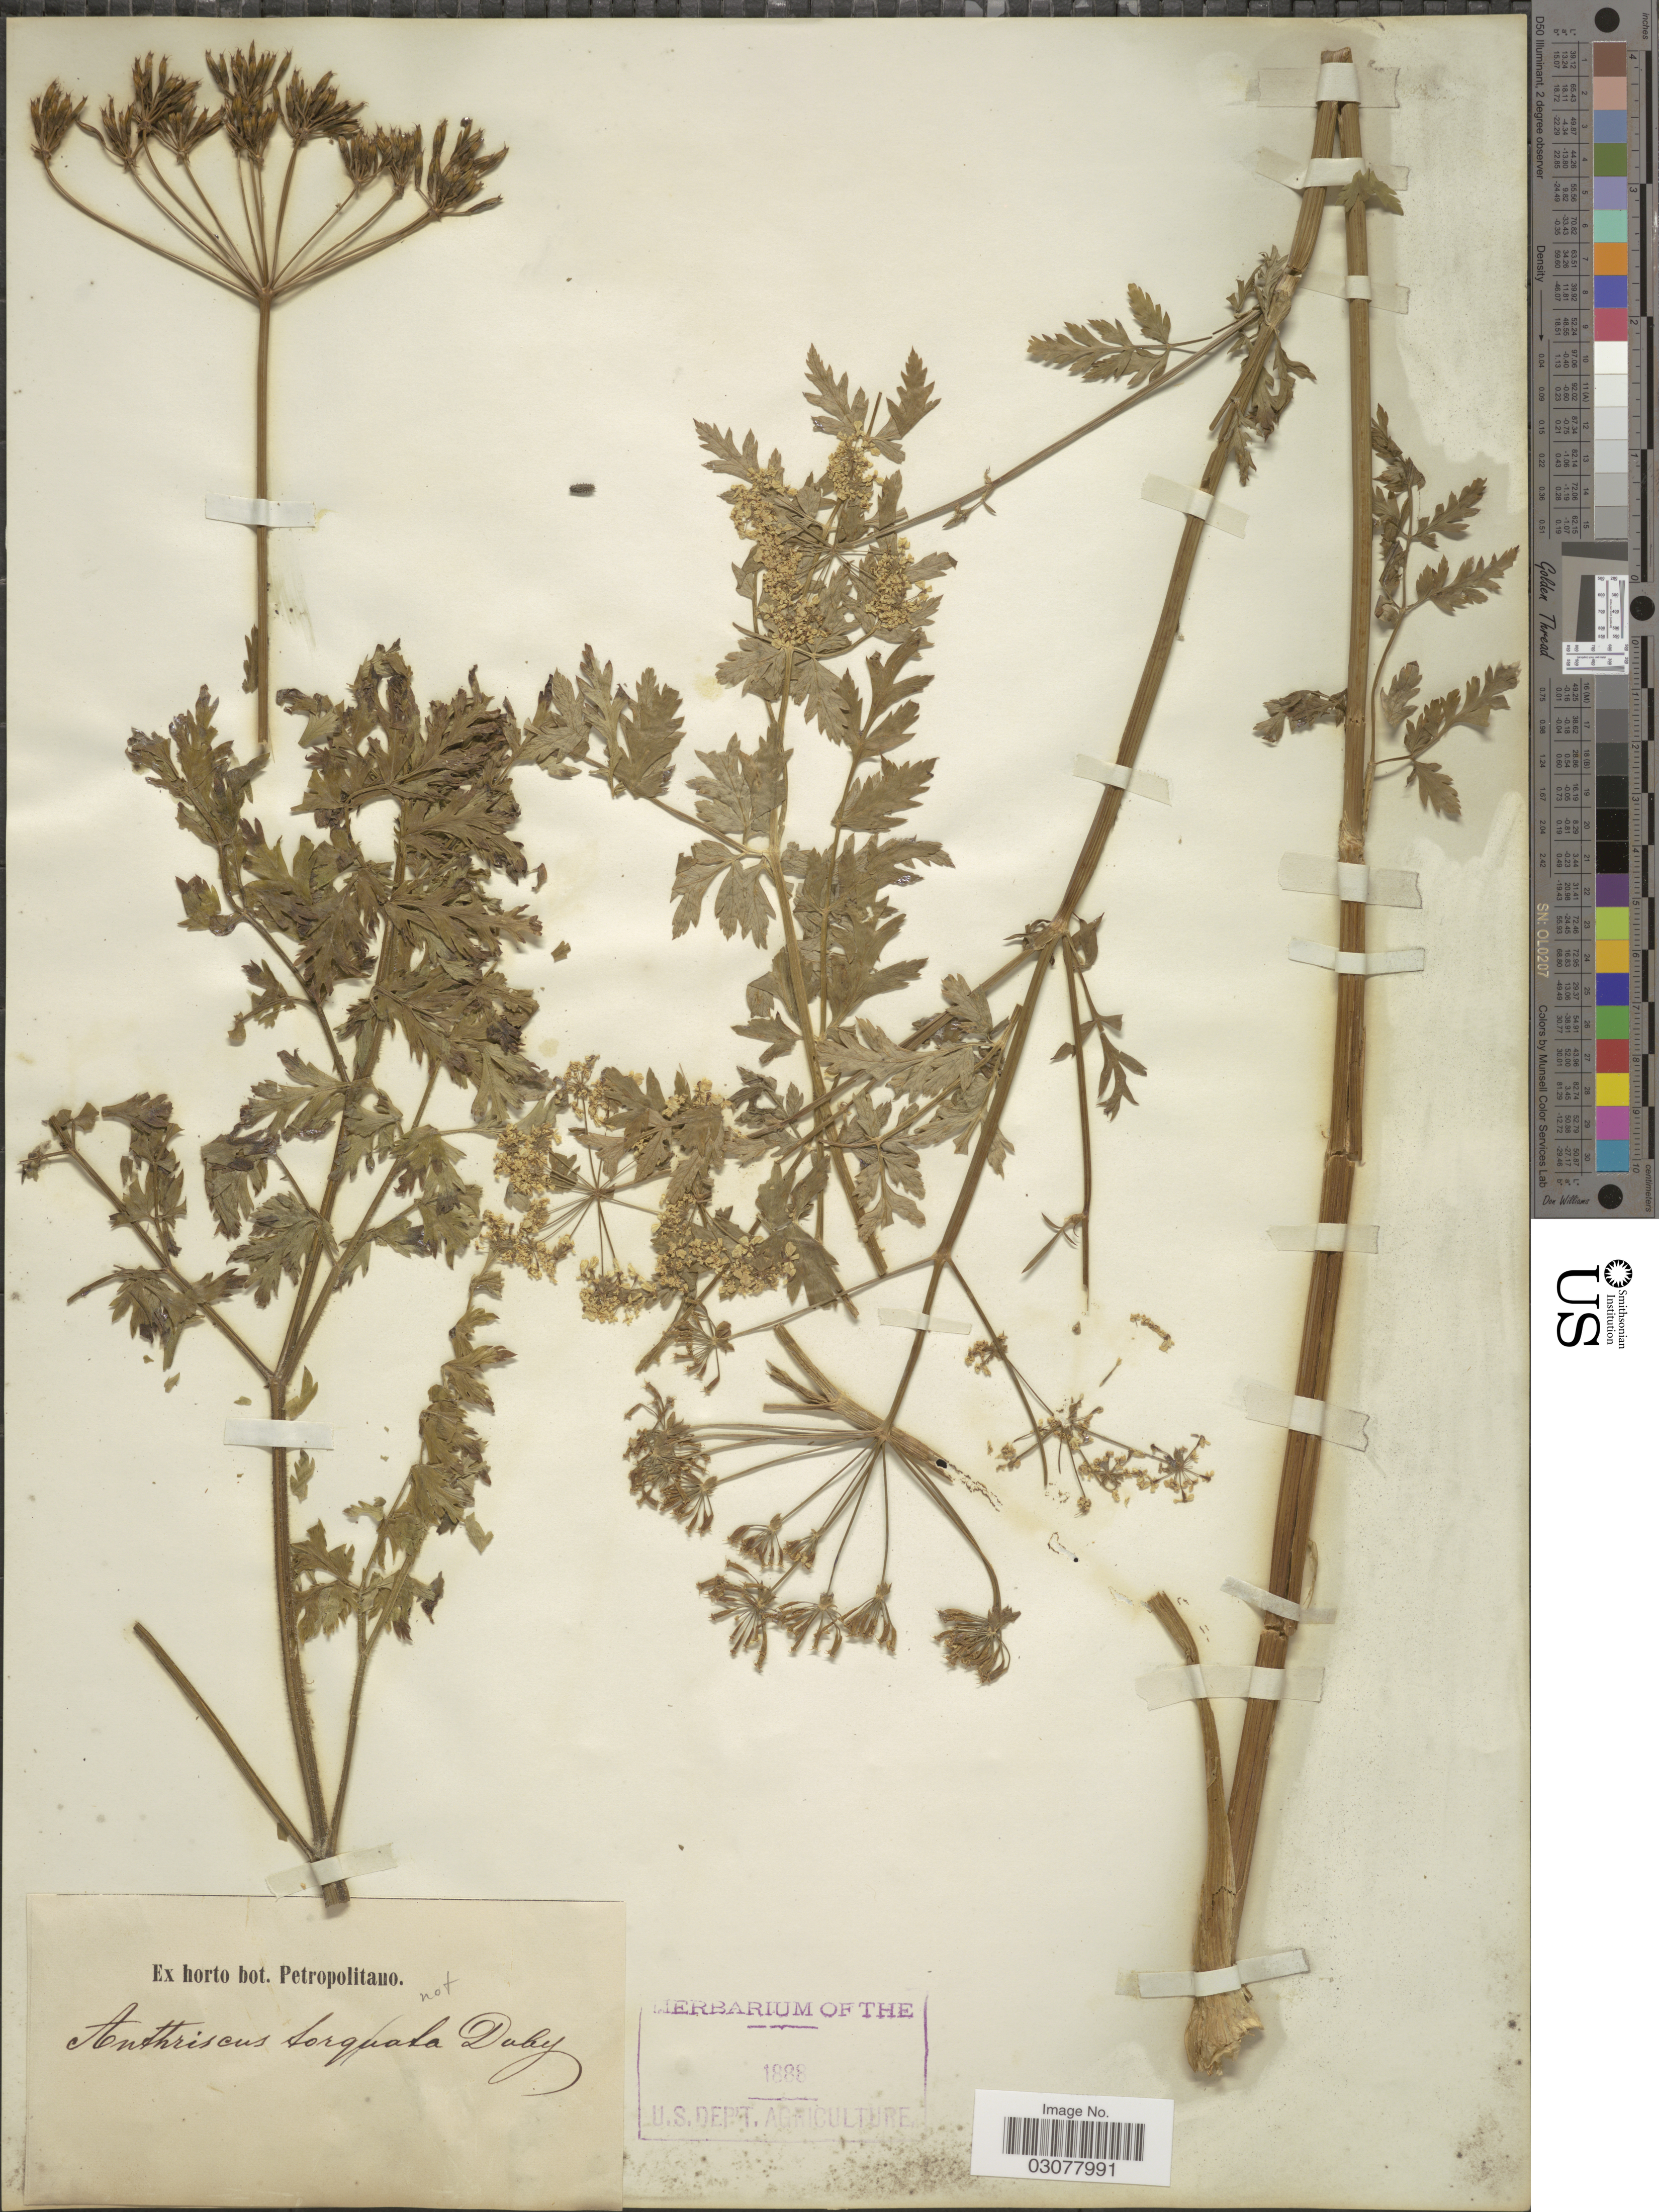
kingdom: Plantae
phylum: Tracheophyta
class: Magnoliopsida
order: Apiales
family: Apiaceae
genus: Anthriscus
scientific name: Anthriscus sp.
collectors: ex Horto Bot. Petropolitano